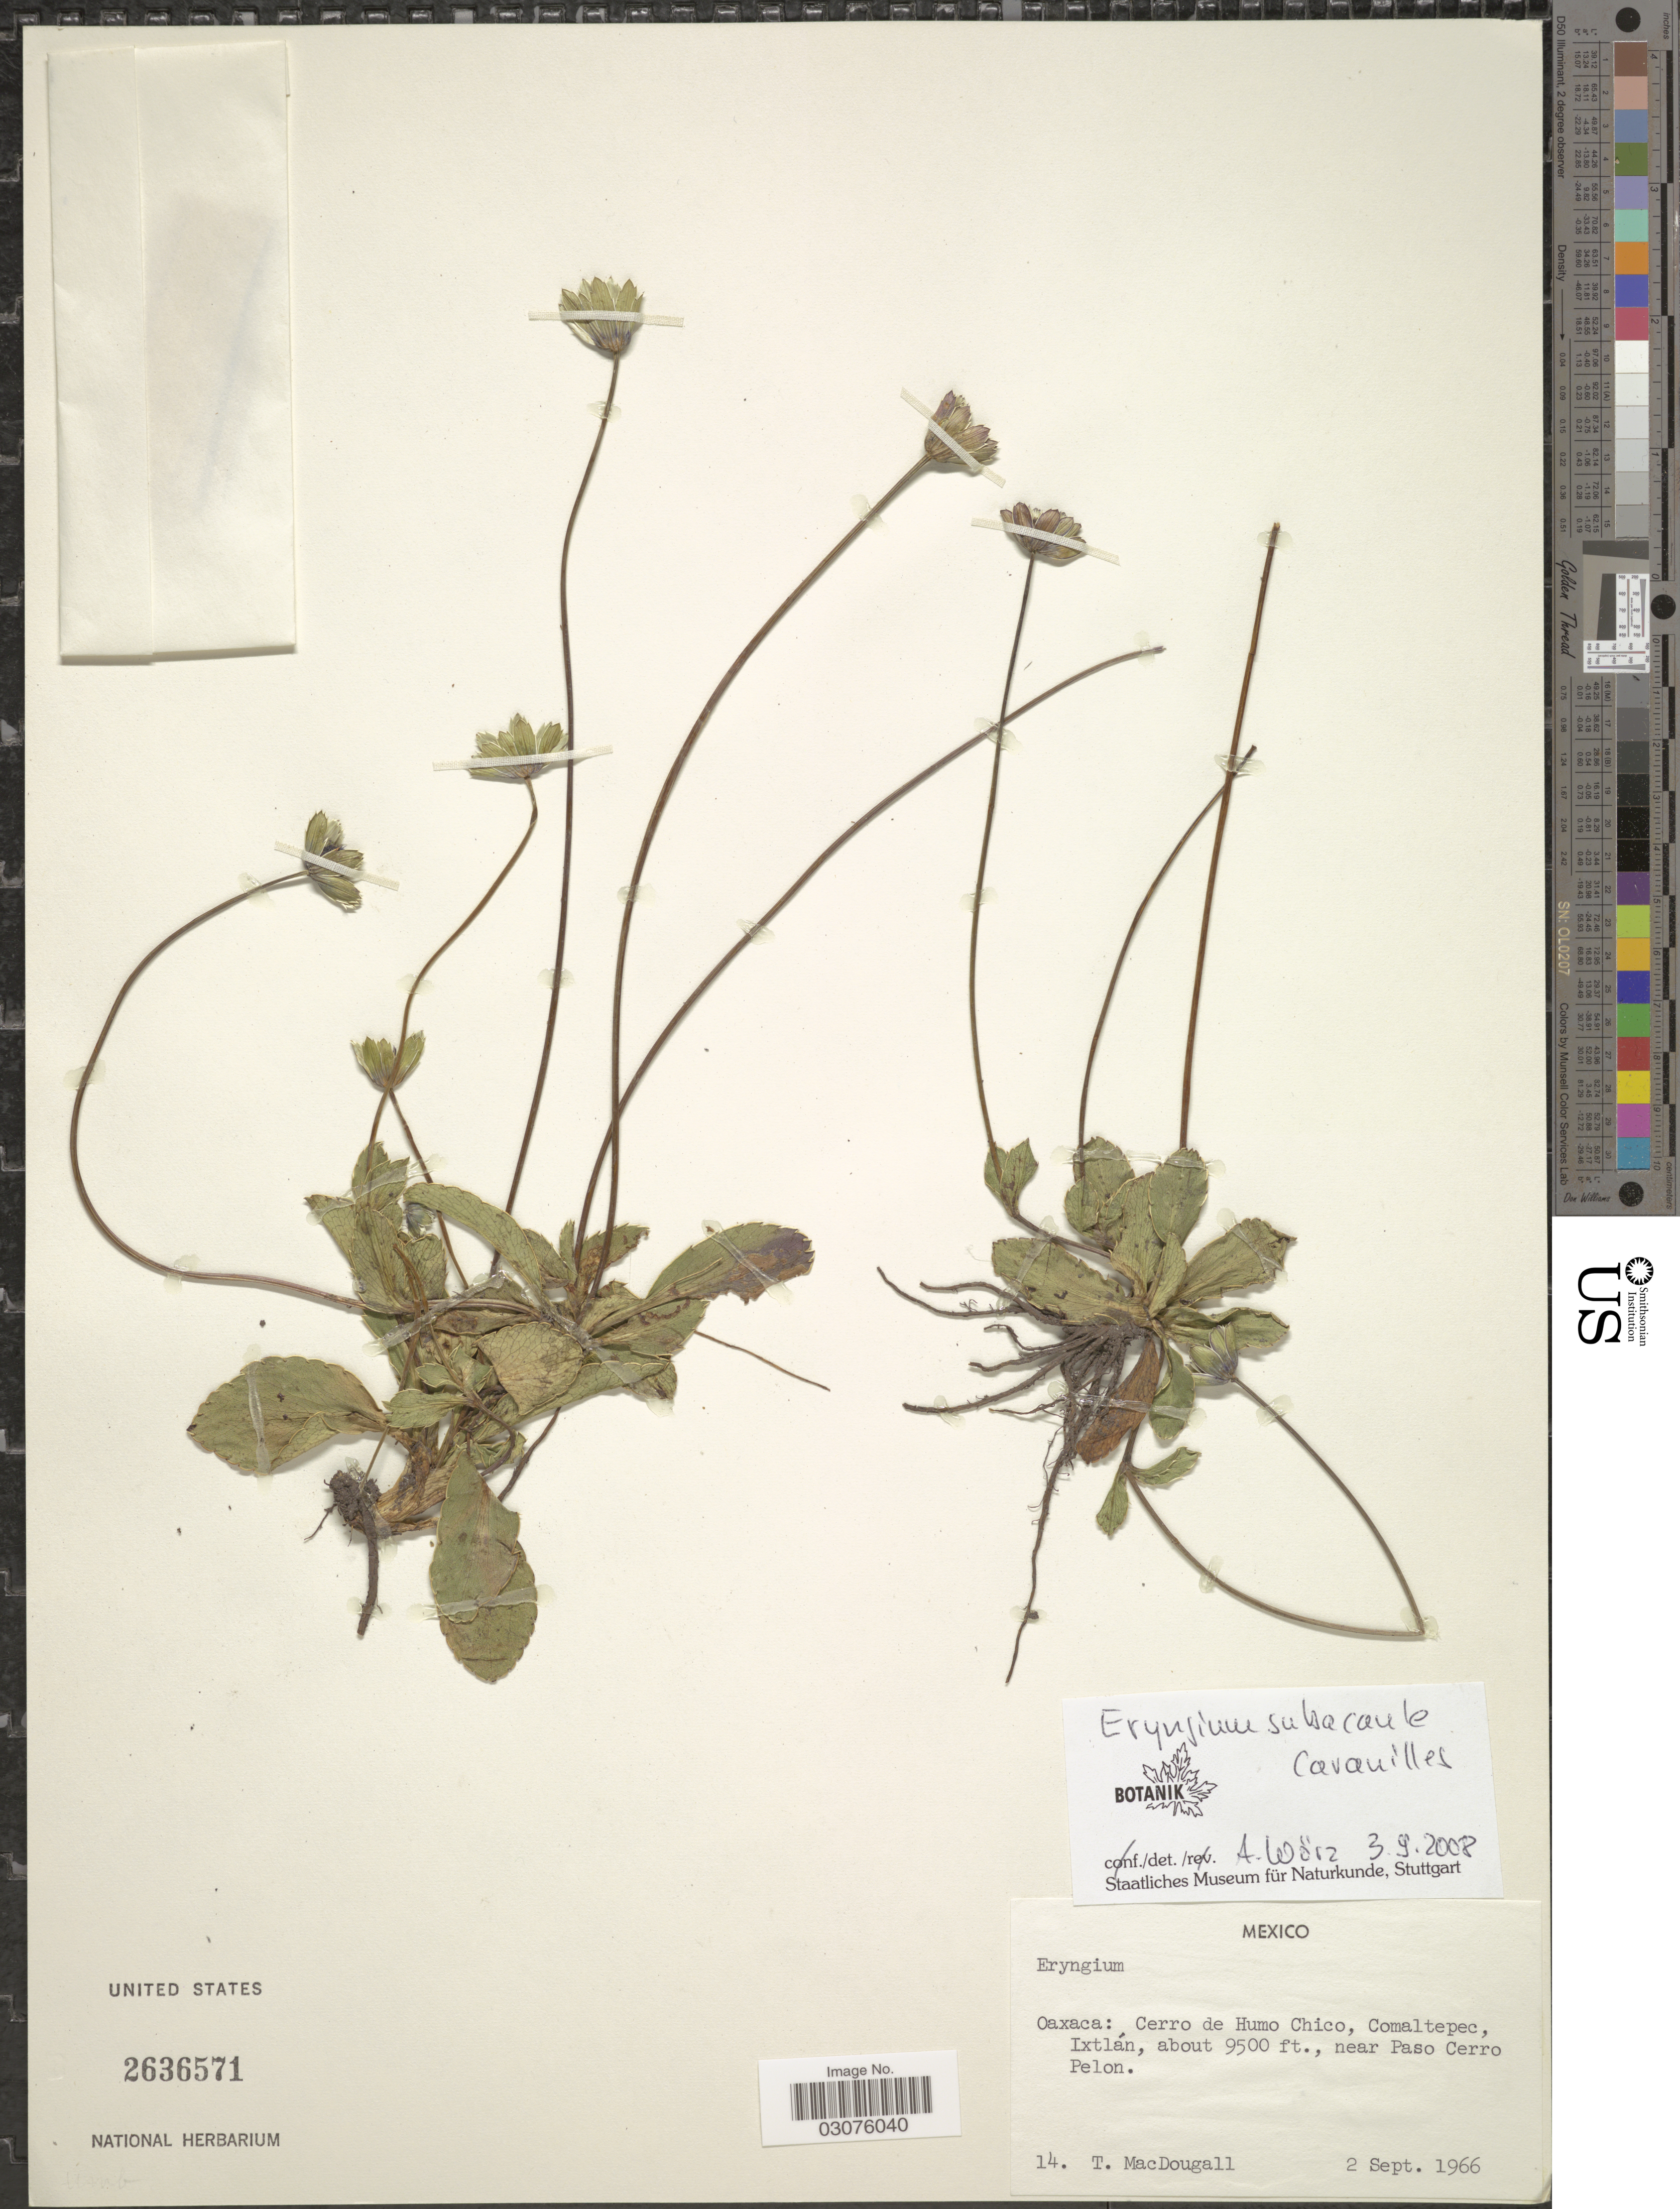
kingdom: Plantae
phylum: Tracheophyta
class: Magnoliopsida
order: Apiales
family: Apiaceae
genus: Eryngium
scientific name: Eryngium subacaule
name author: Cav.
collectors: T. B. MacDougall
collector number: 14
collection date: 1966-09-02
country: Mexico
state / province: Oaxaca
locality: Oaxaca: Cerro de Humo Chico, Comaltepec, Ixtlán, near Paso Cerro Pelon.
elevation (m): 2896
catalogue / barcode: US 2636571